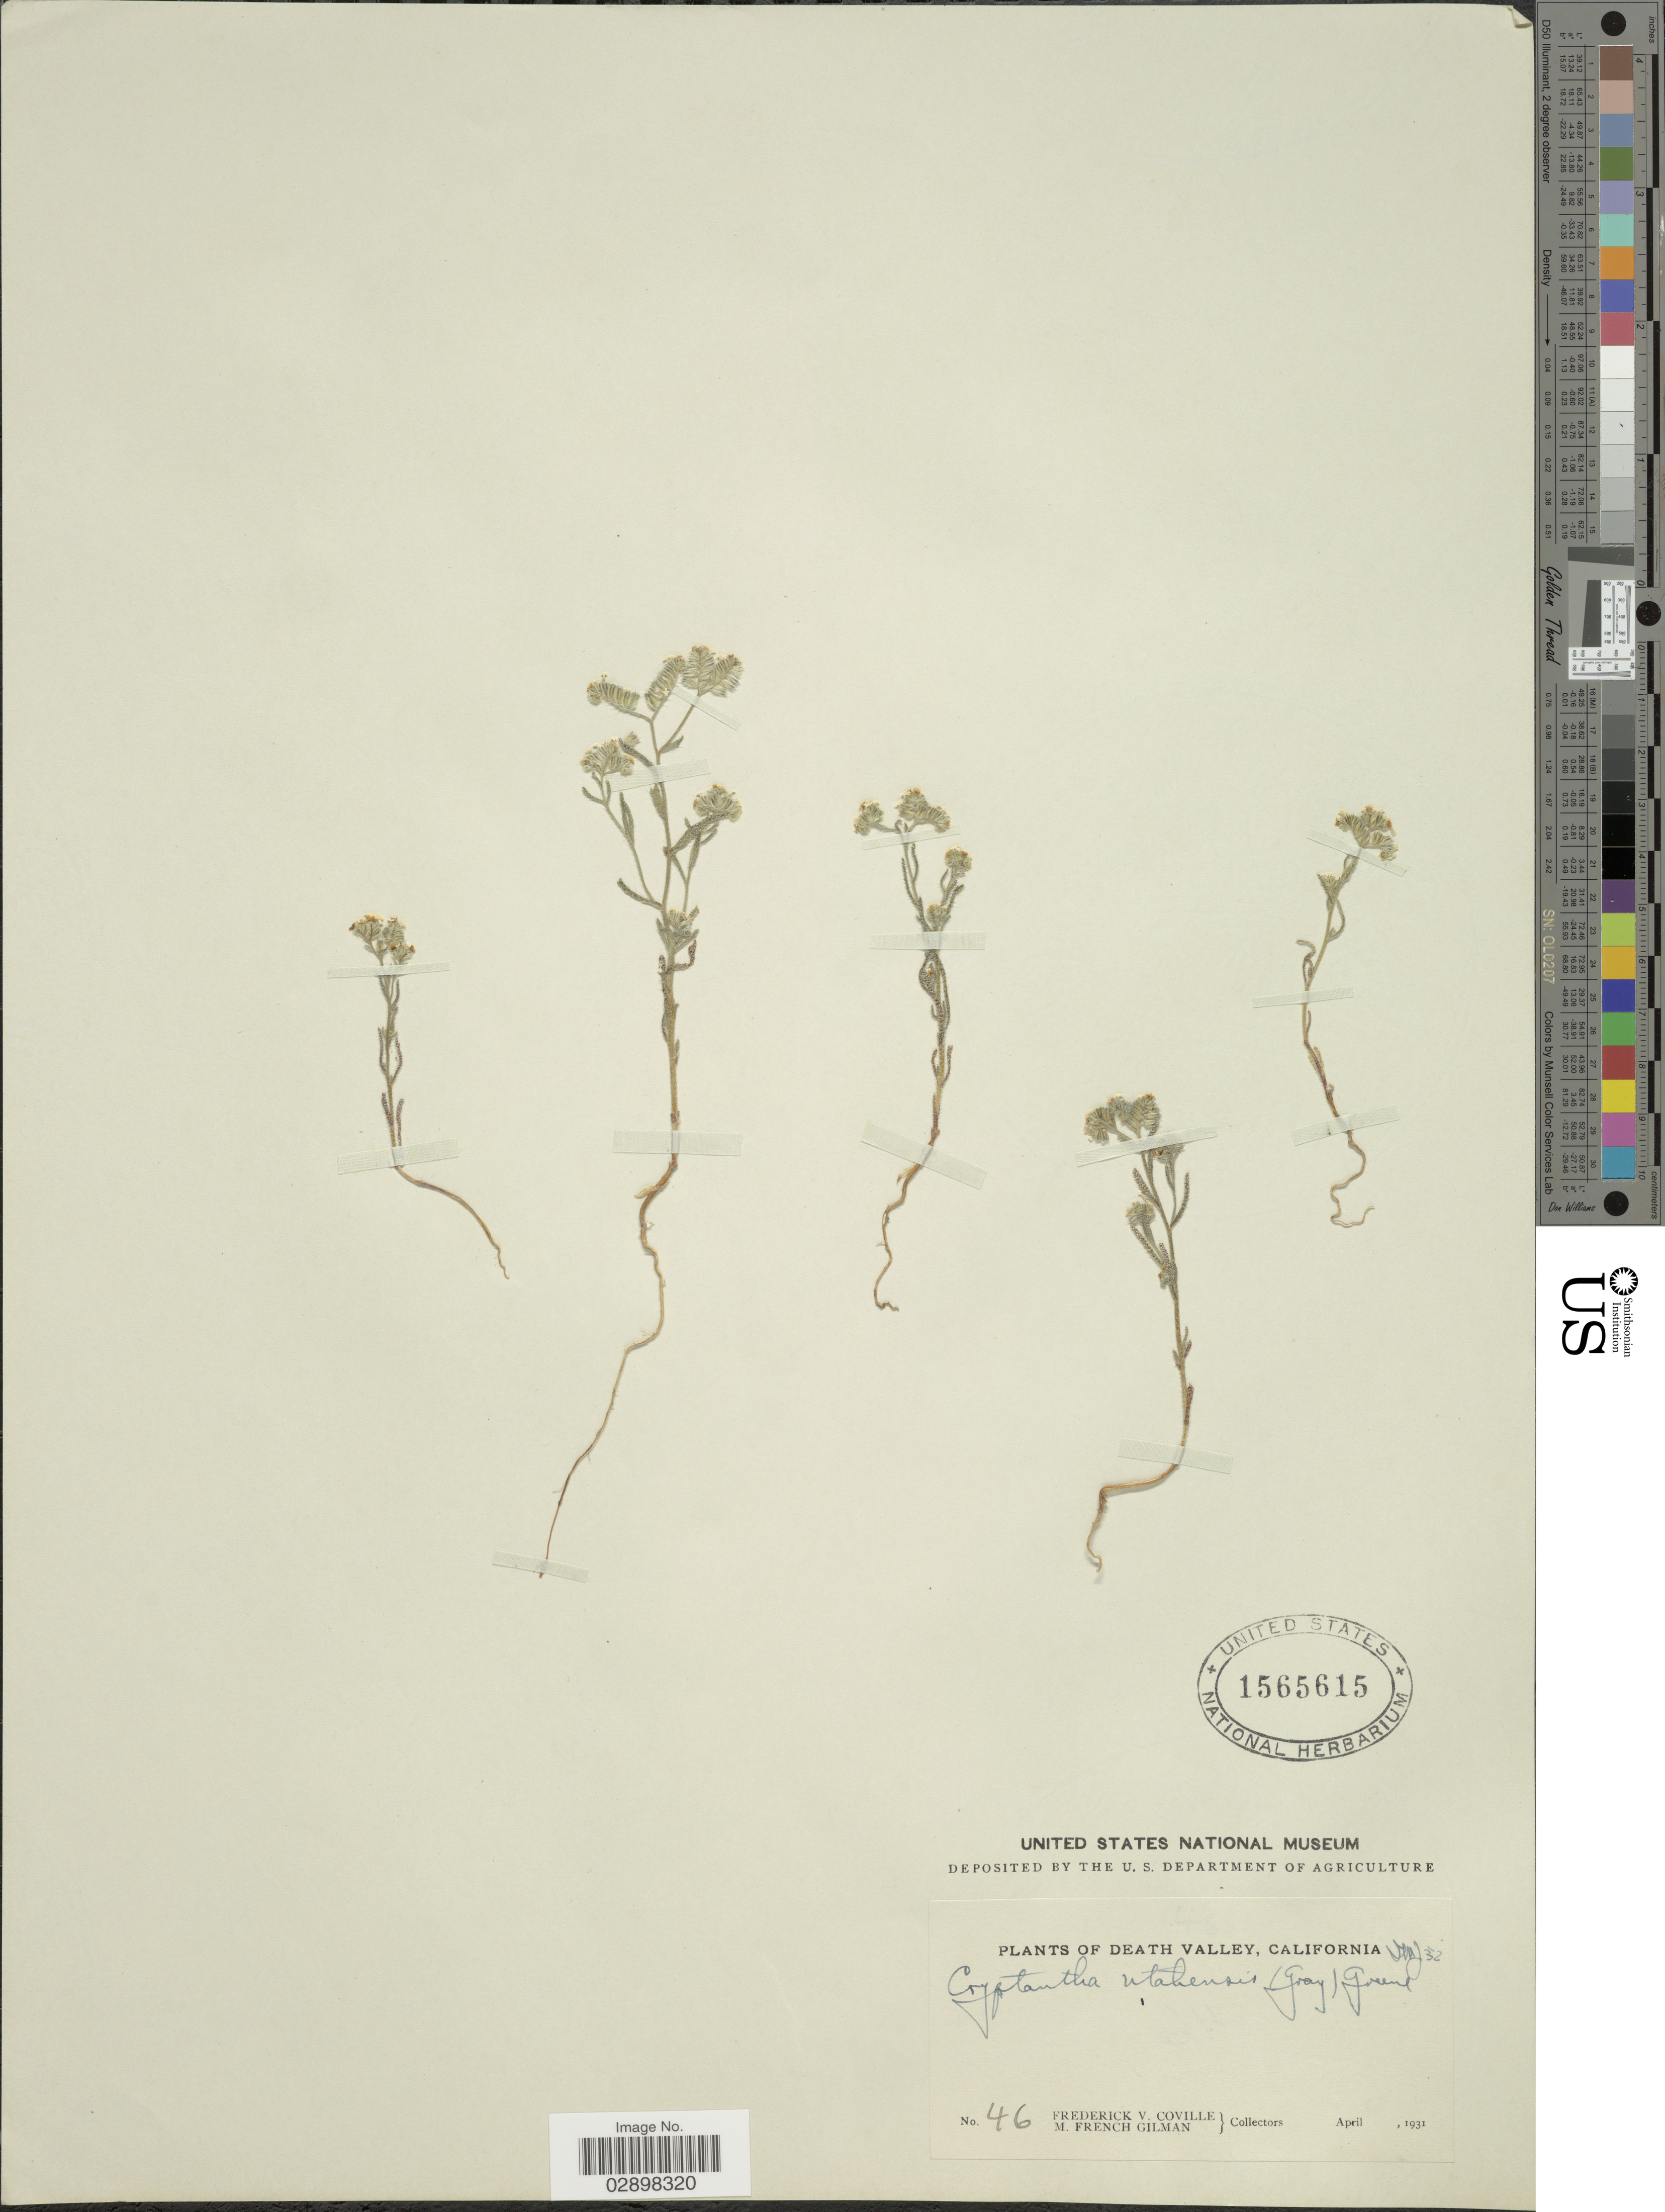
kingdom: Plantae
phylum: Tracheophyta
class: Magnoliopsida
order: Boraginales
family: Boraginaceae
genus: Cryptantha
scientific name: Cryptantha utahensis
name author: (A. Gray) Greene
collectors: F. V. Coville & M. F. Gilman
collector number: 46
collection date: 1931-04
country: United States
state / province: California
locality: Death Valley.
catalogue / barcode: US 1565615